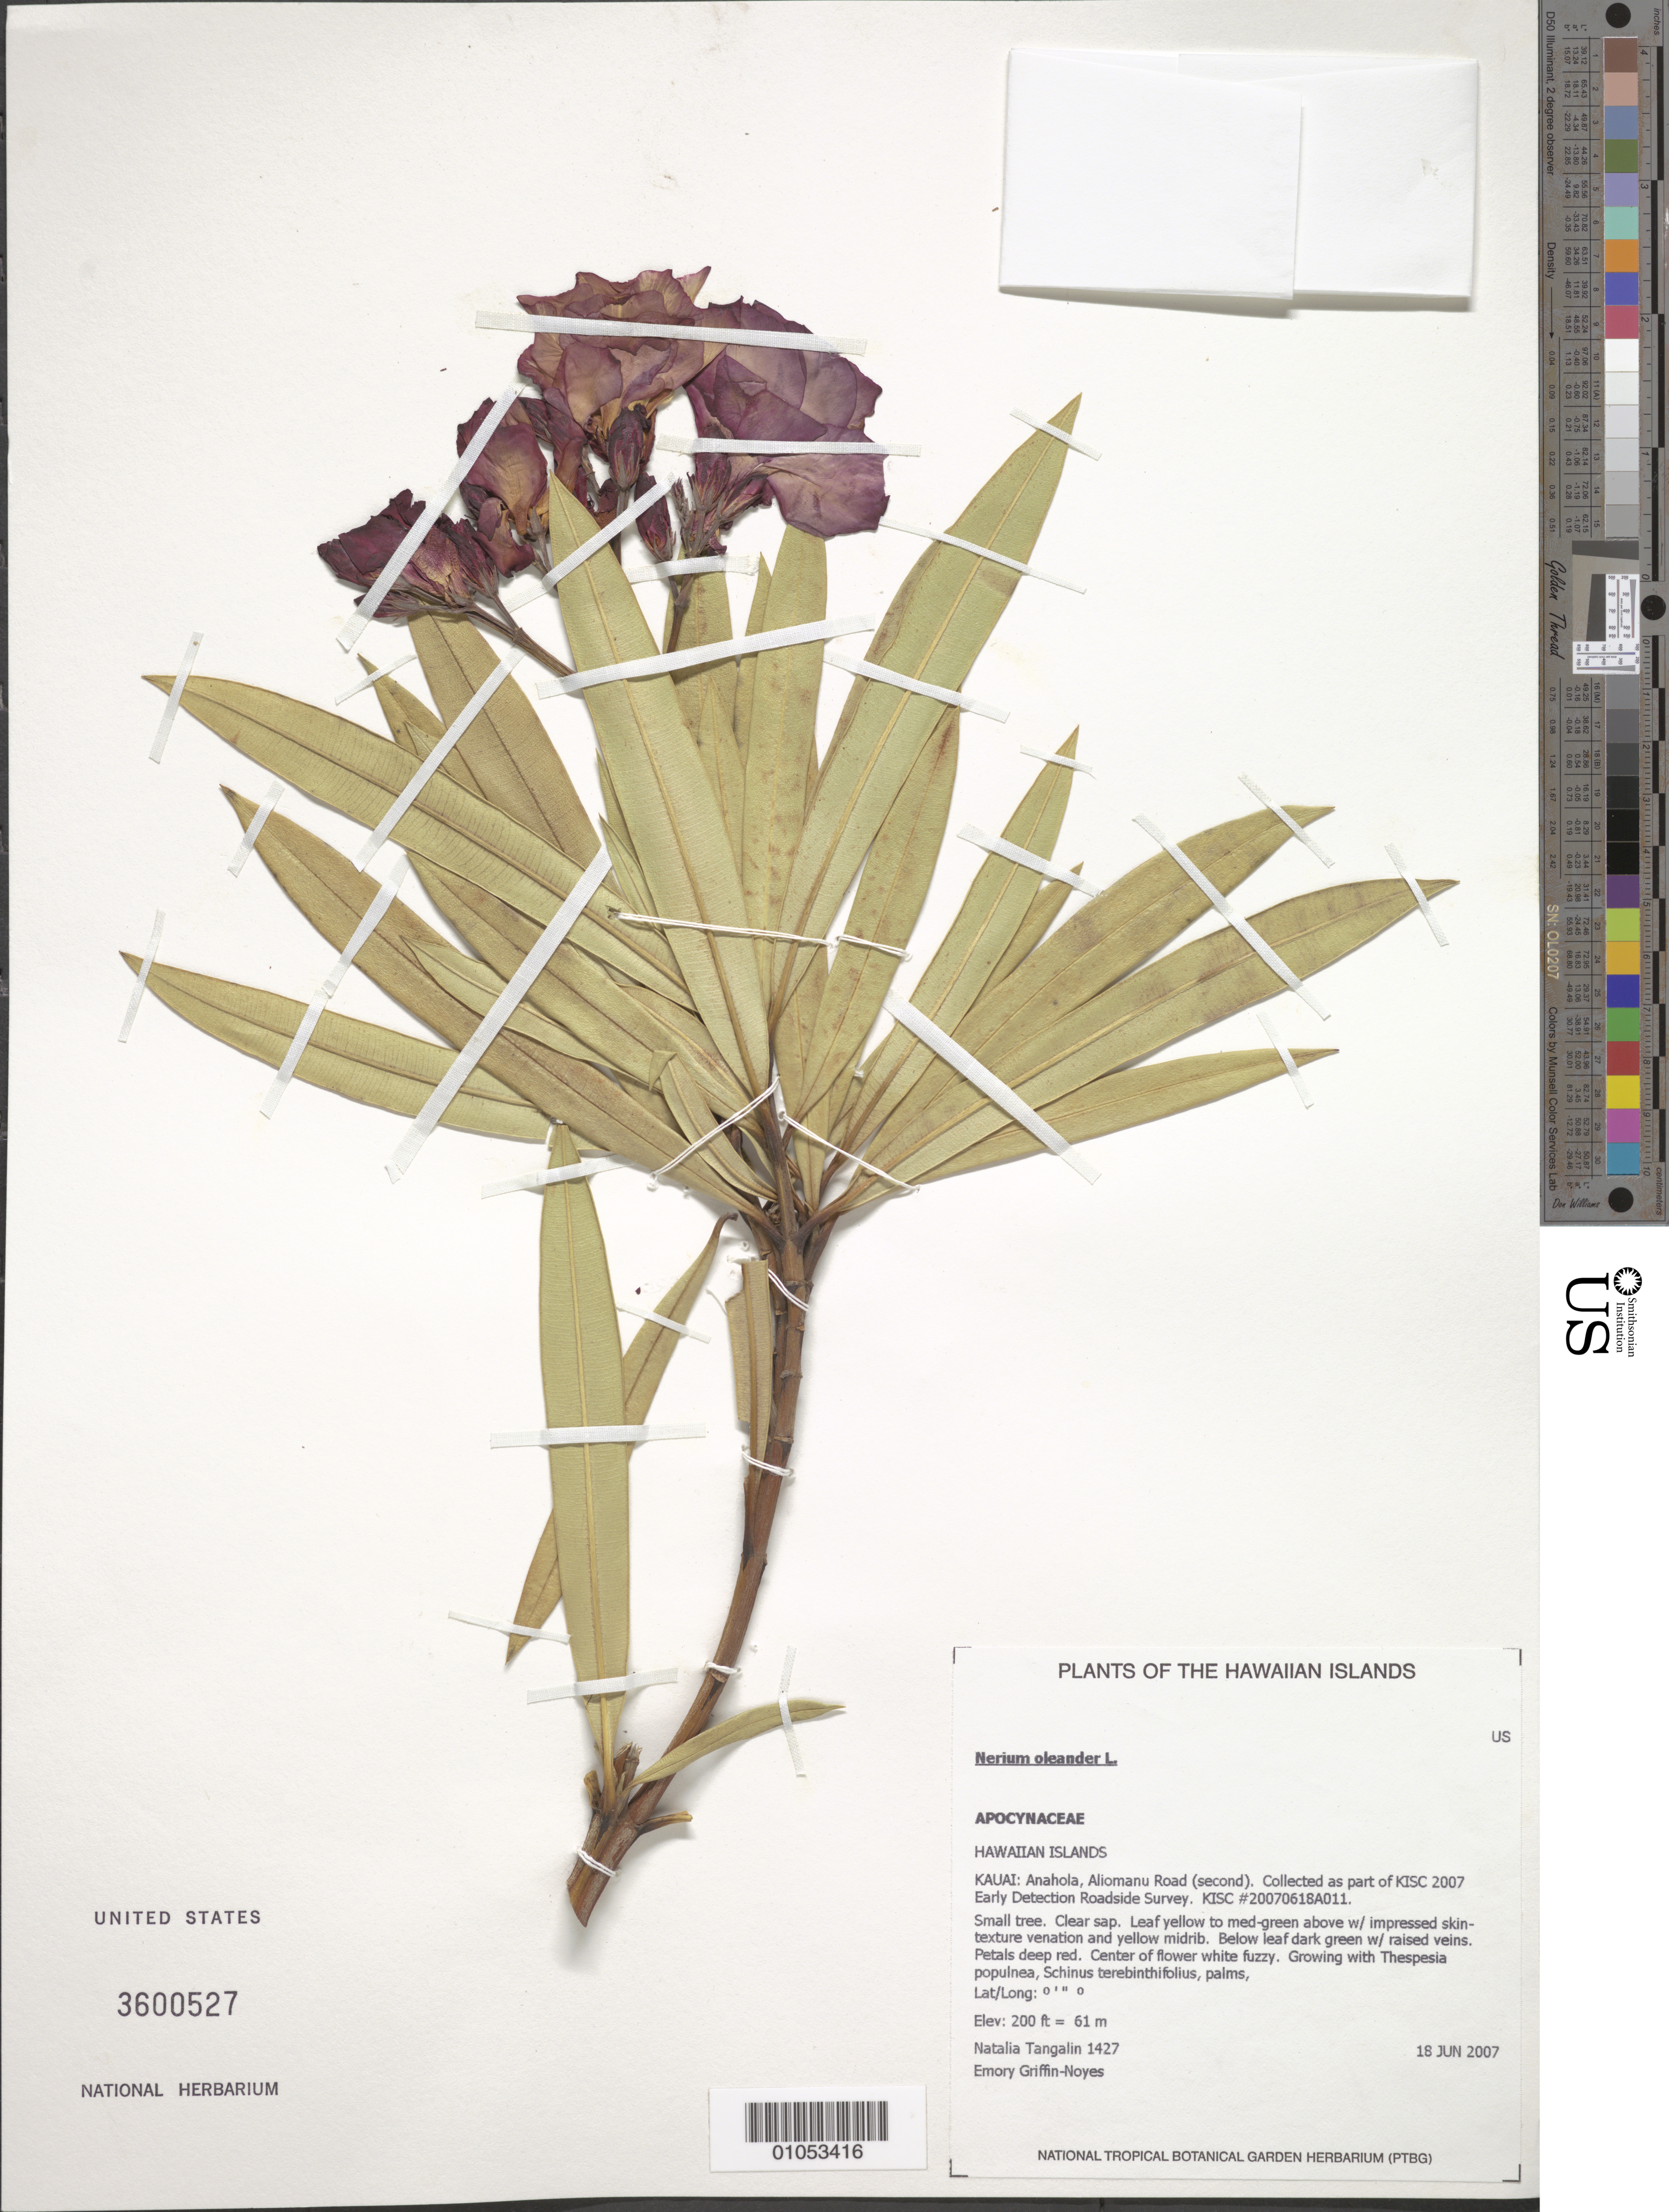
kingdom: Plantae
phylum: Tracheophyta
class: Magnoliopsida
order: Gentianales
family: Apocynaceae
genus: Nerium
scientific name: Nerium oleander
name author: L.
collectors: N. Tangalin & E. Griffin-Noyes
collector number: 1427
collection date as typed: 18 Jun 2007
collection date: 2007-06-18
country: United States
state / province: Hawaii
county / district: Kauai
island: Kaua'i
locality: Anahola, Aliomanu Road (second). Collected as part of KISC 2007 Early Detection Roadside Survey.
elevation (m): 61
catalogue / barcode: US 3600527